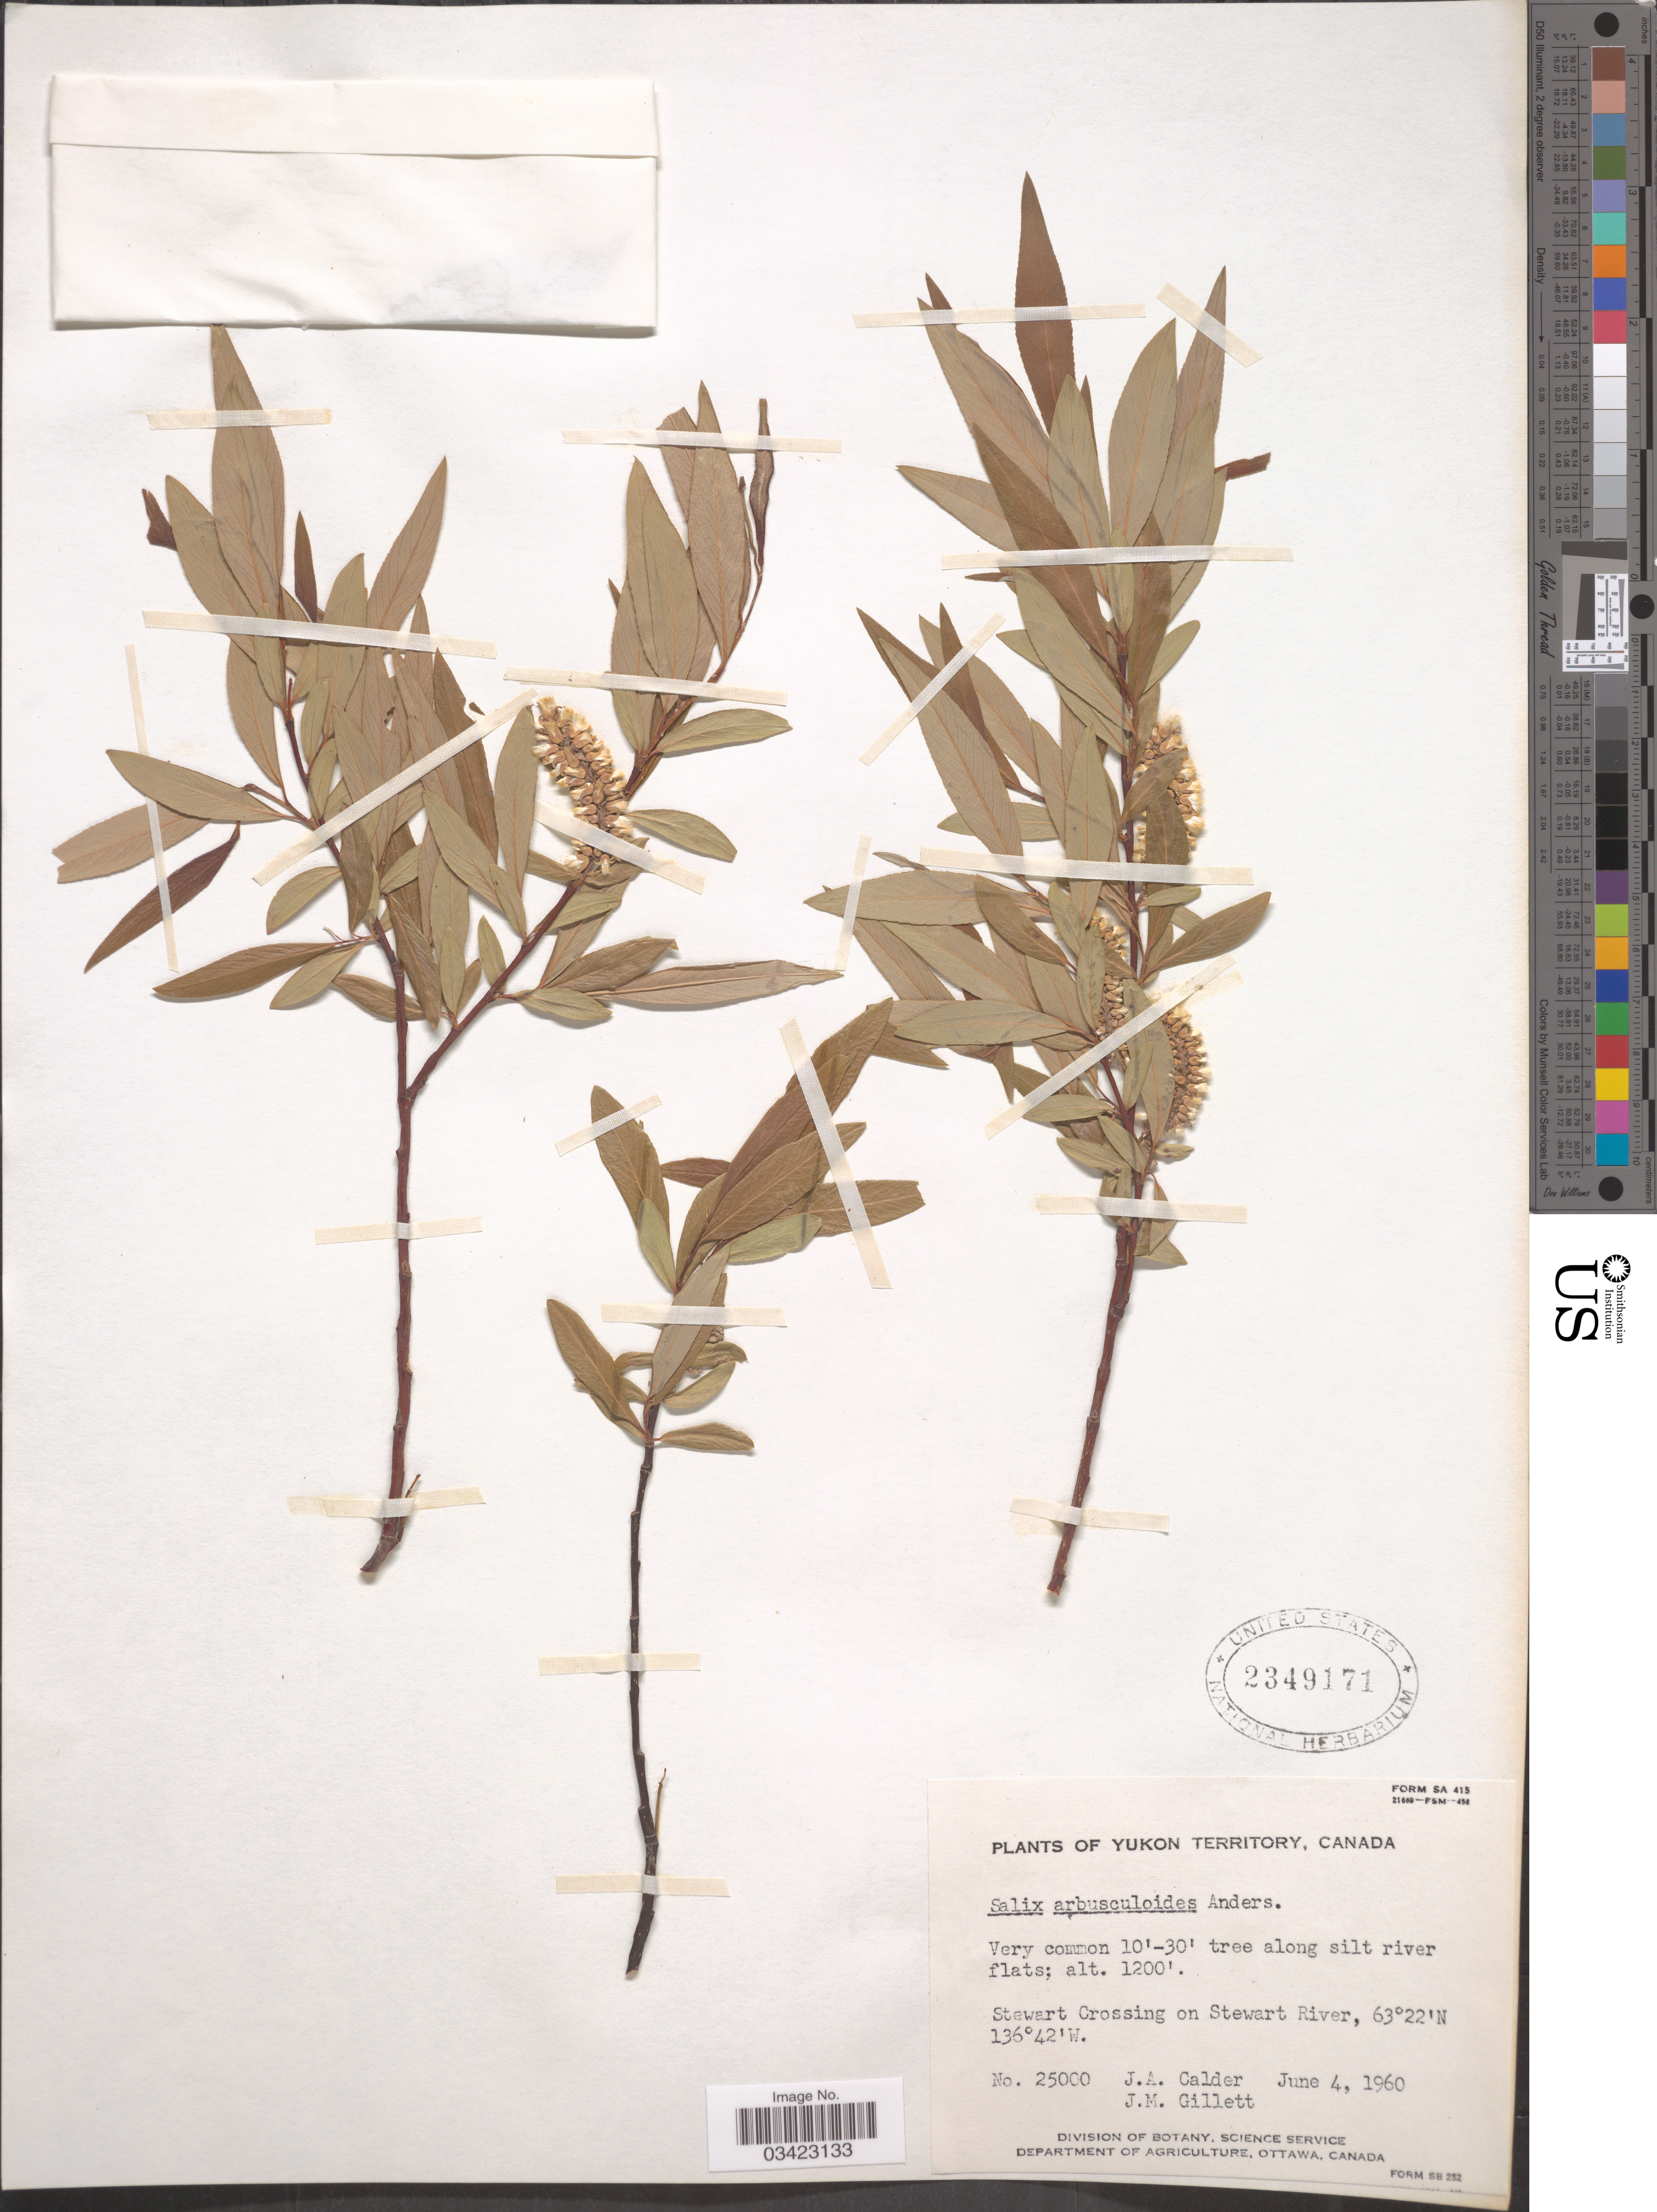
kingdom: Plantae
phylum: Tracheophyta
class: Magnoliopsida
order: Malpighiales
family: Salicaceae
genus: Salix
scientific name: Salix arbusculoides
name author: Andersson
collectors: J. A. Calder & J. M. Gillett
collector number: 25000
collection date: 1960-06-04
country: Canada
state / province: Yukon Territory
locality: Along silt river flats. Stewart Crossing on Stewart River.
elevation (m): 366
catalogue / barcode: US 2349171